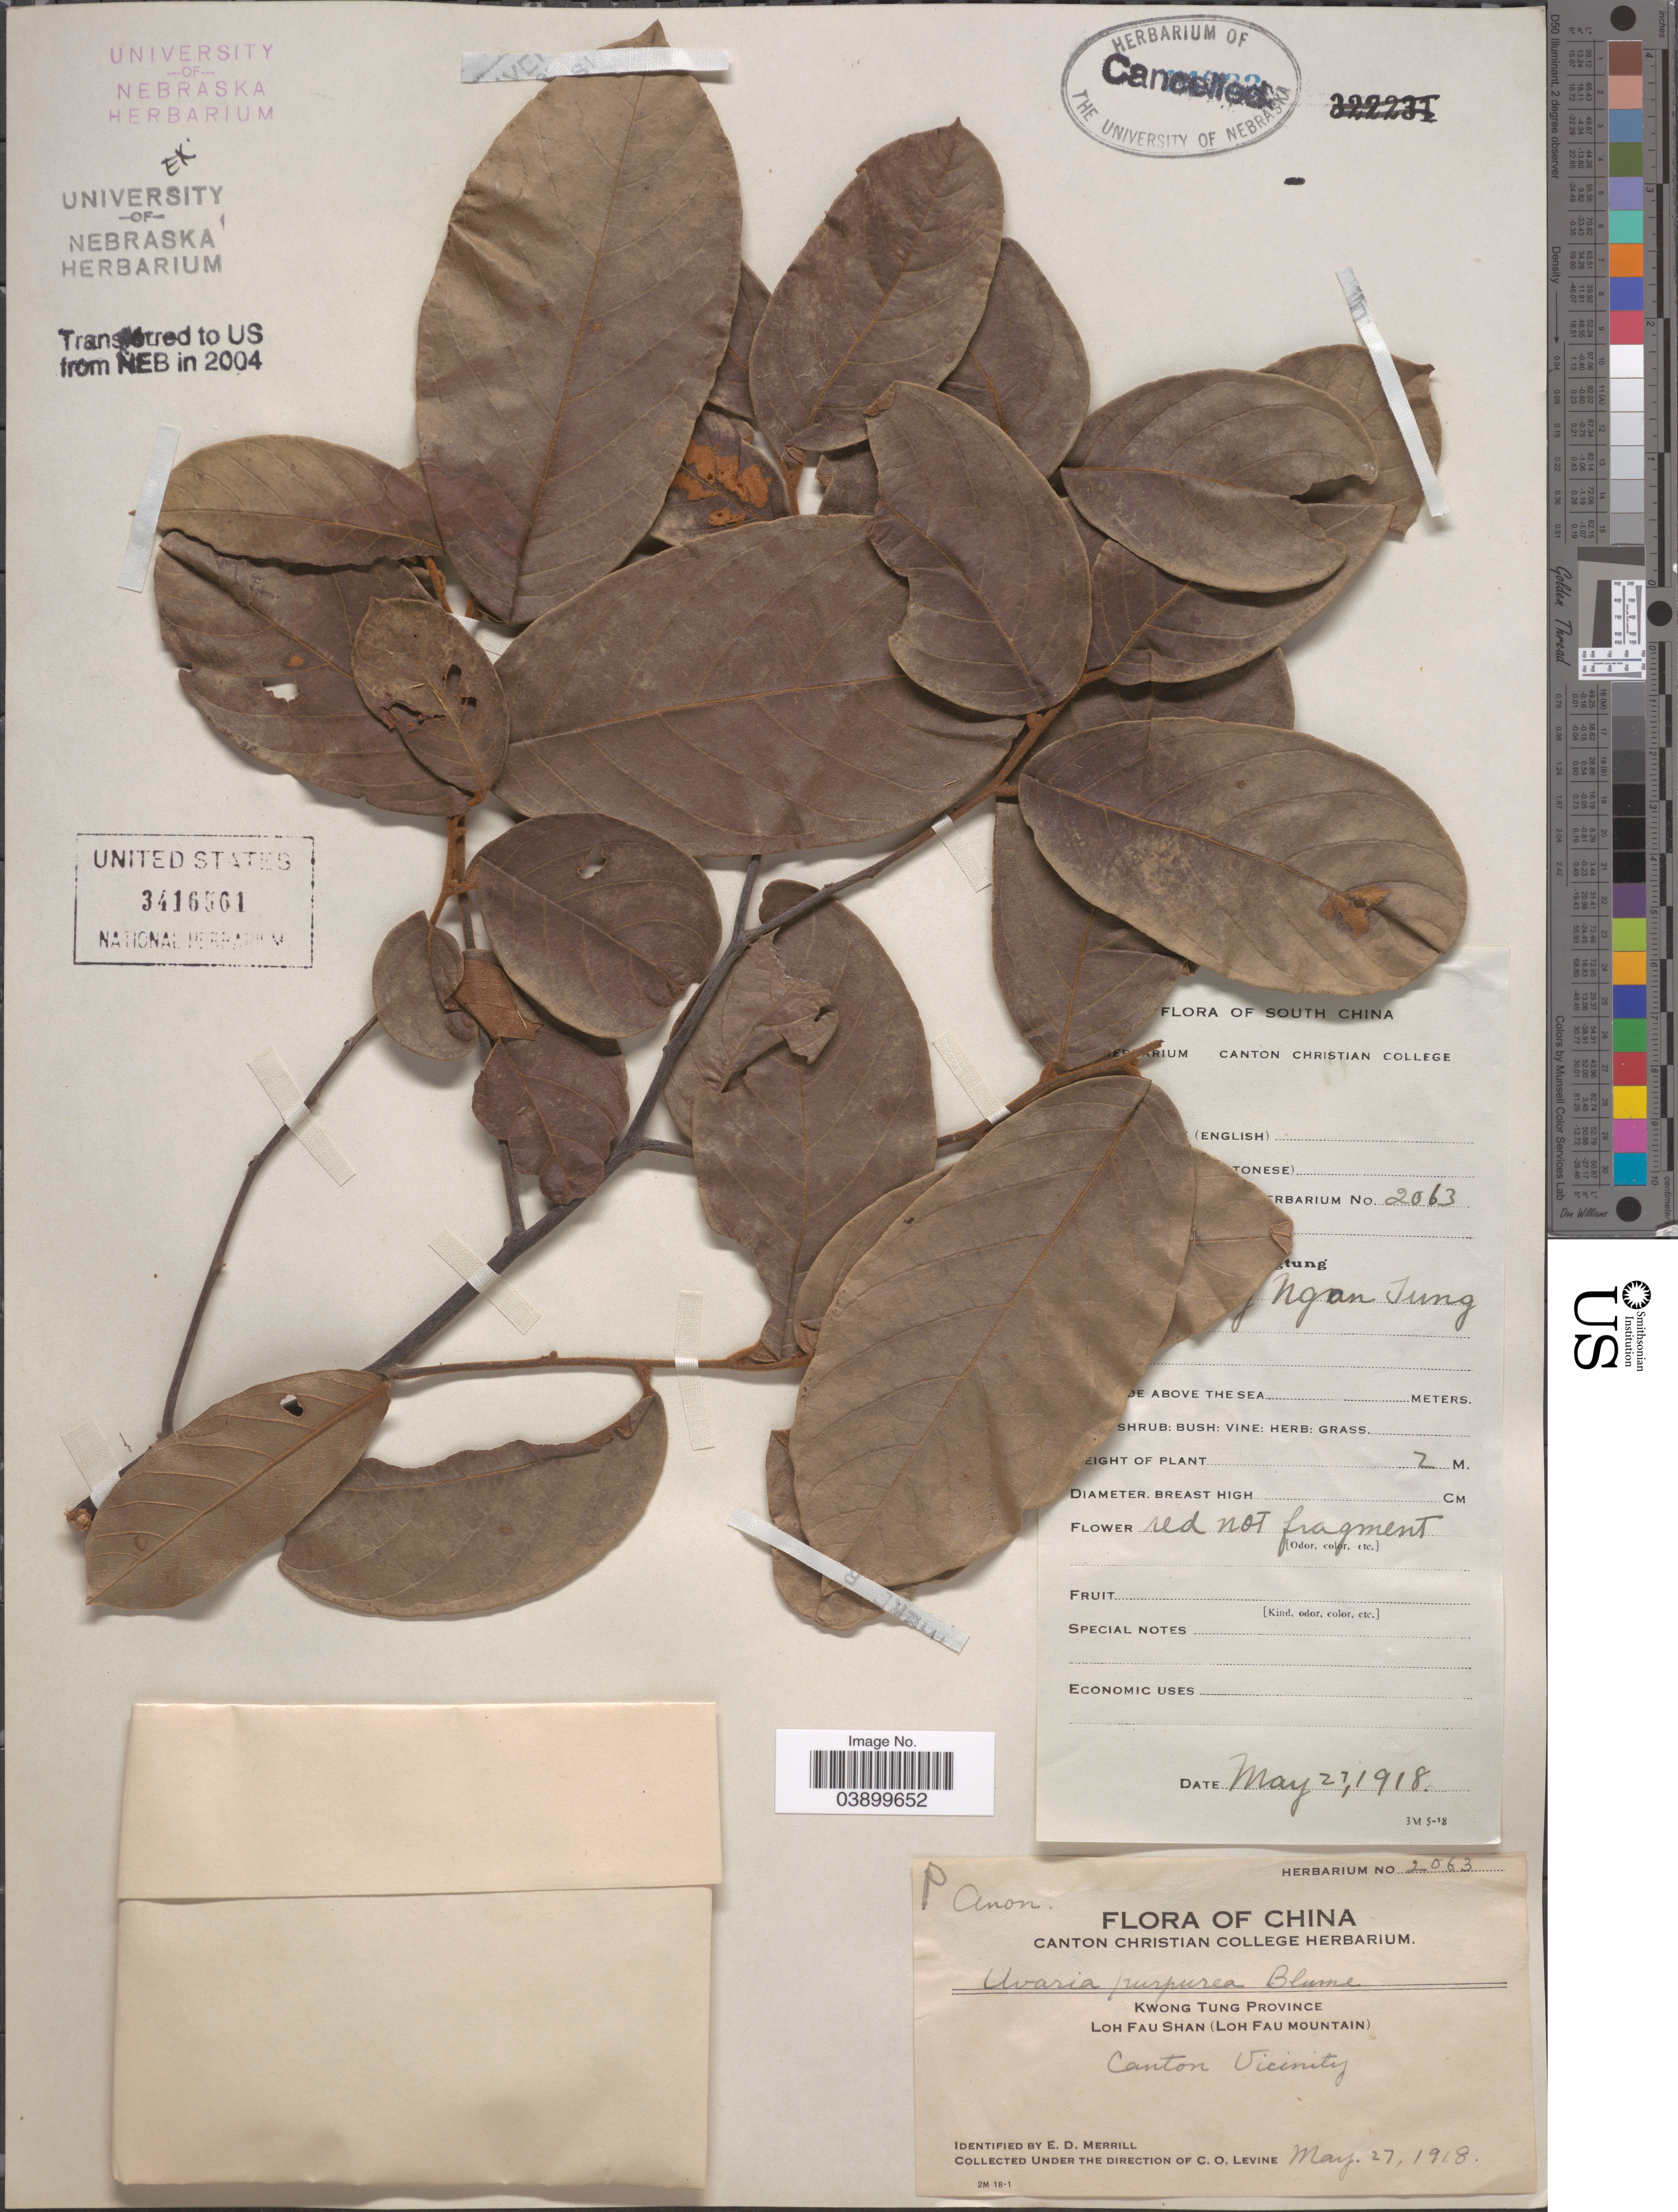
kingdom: Plantae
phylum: Tracheophyta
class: Magnoliopsida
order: Magnoliales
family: Annonaceae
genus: Uvaria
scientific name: Uvaria purpurea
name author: Blume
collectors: C. O. Levine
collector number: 2063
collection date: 1918-05-27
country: China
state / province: Guangdong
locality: Kwong Tung Province. Loh Fau Shan (Loh Fau Mountain). Canton Vicinity. South China. Ngan Tung.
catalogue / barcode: US 3416561